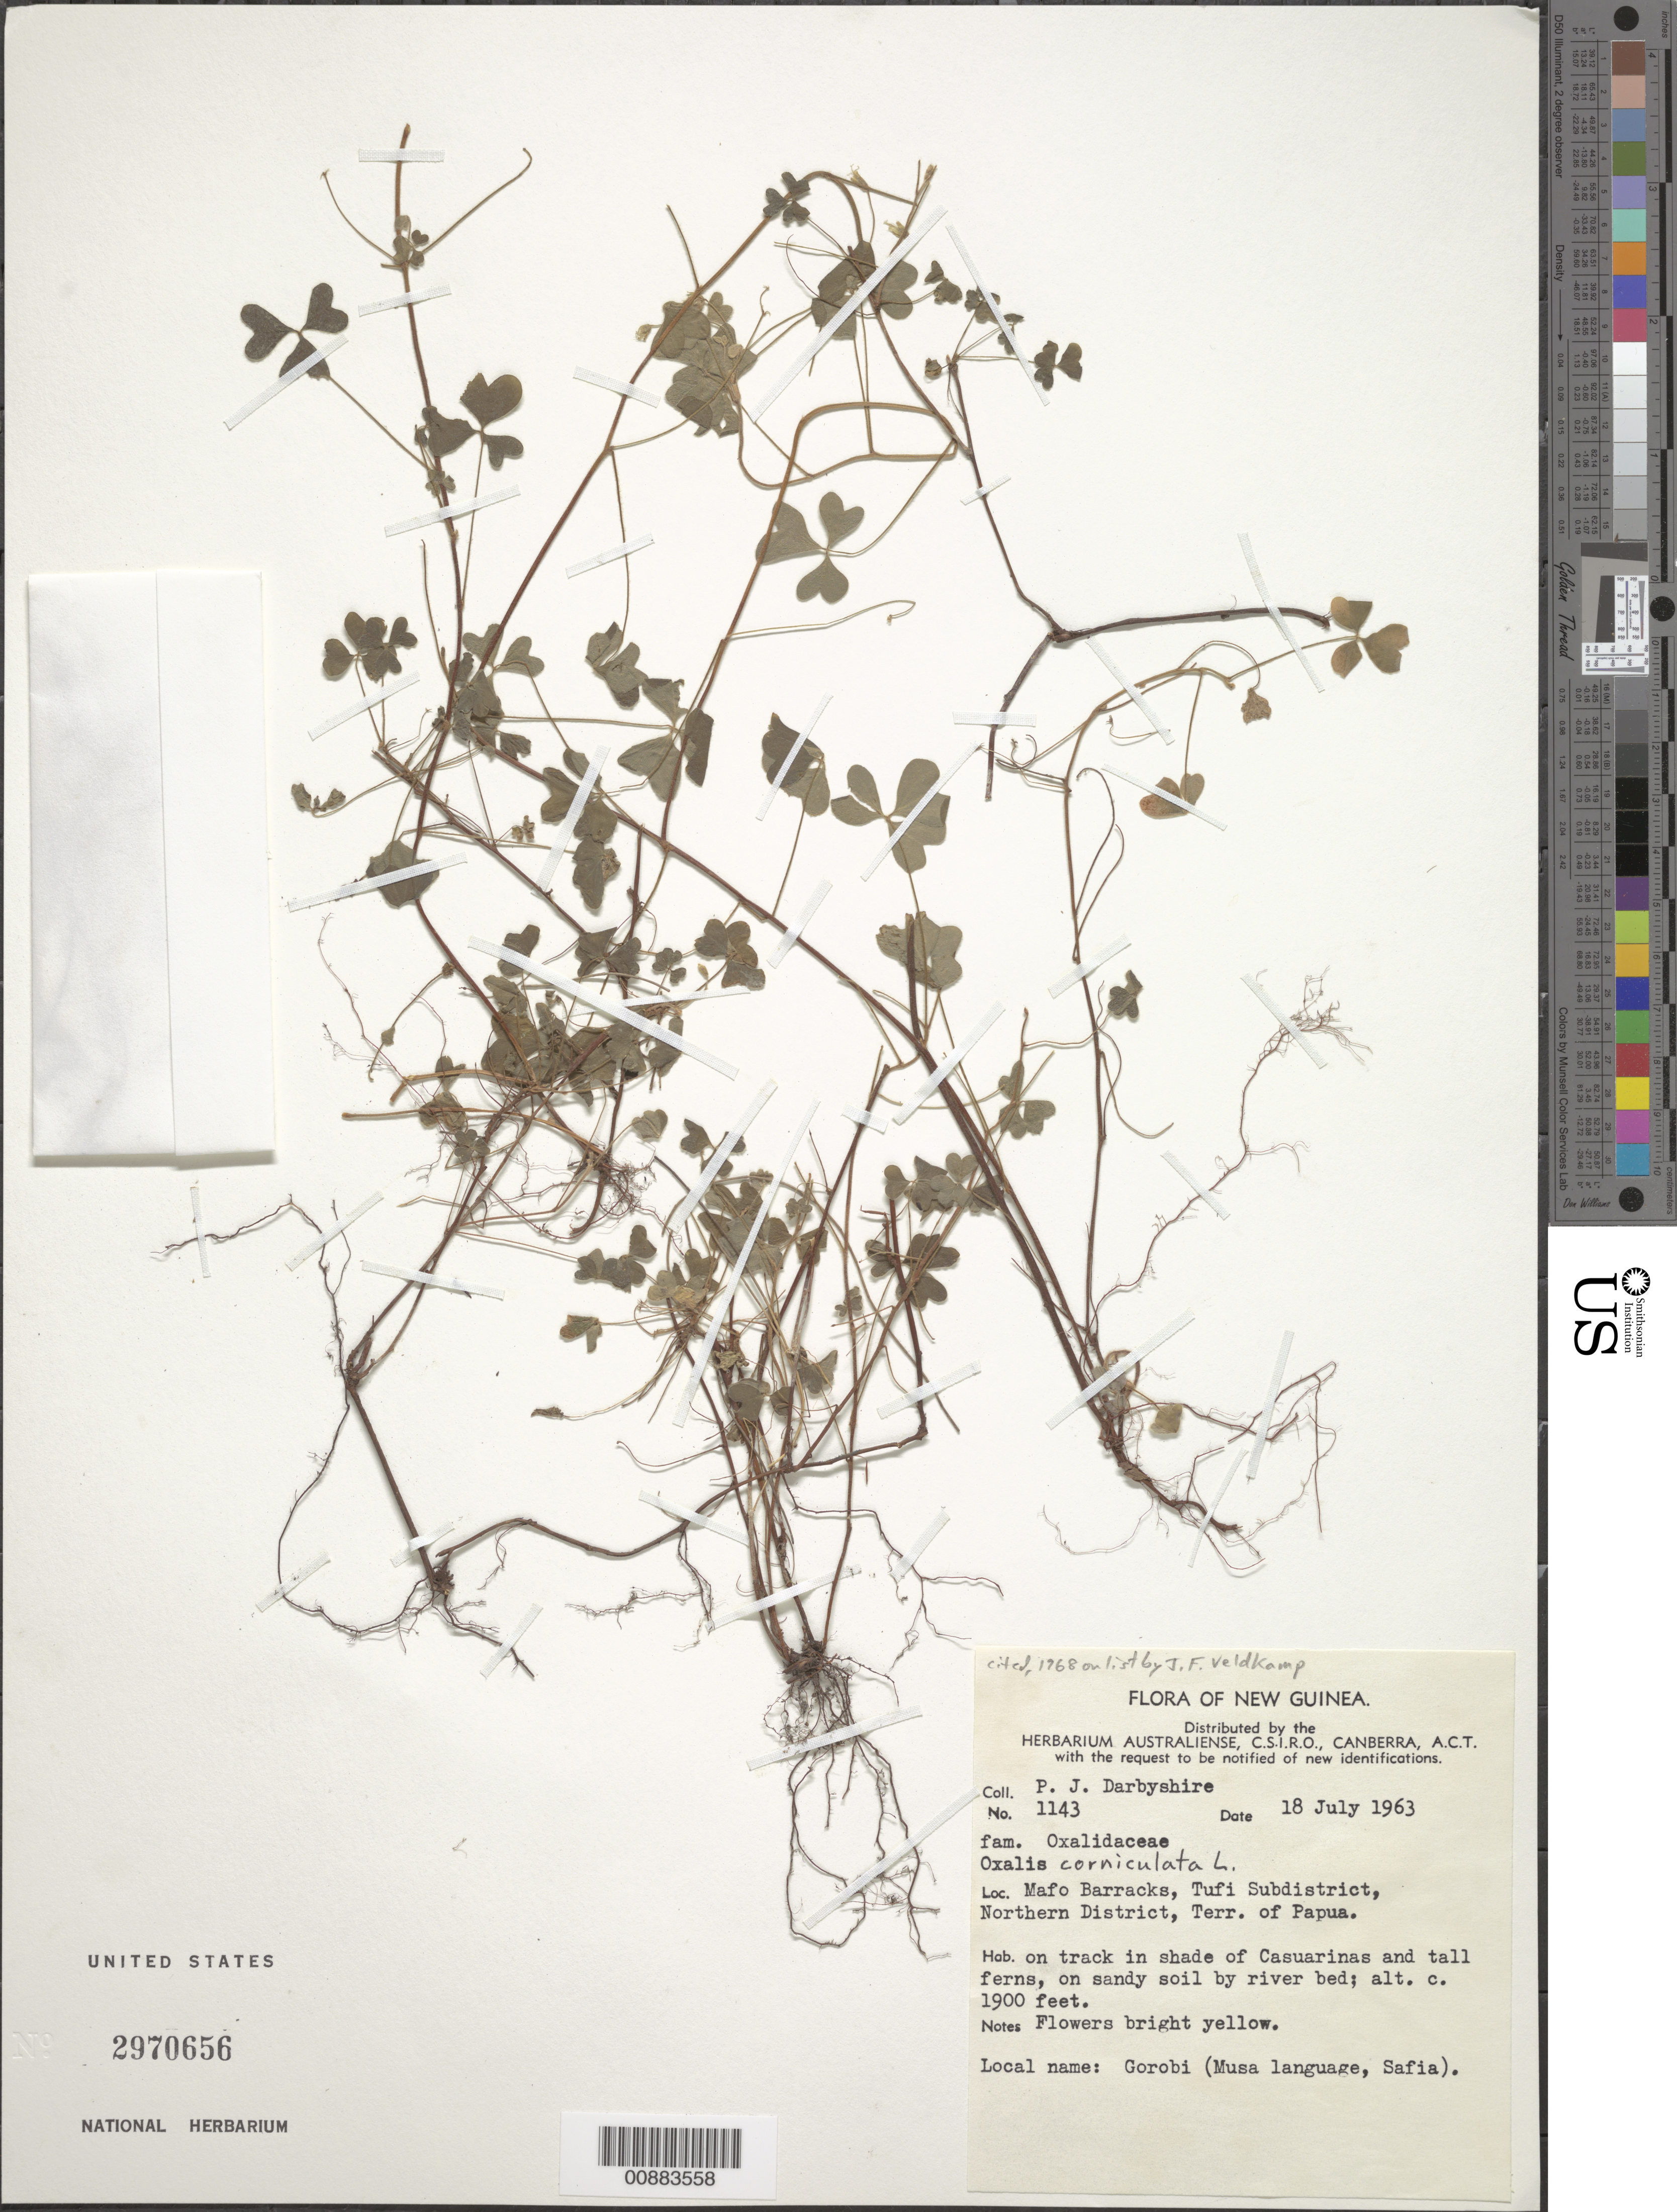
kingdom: Plantae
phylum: Tracheophyta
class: Magnoliopsida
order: Oxalidales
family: Oxalidaceae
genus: Oxalis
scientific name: Oxalis corniculata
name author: L.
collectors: P. Darbyshire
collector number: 1143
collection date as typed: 18 Jul 1963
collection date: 1963-07-18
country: Papua New Guinea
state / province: Northern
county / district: Tufi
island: New Guinea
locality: Mafo Barracks, Tufi Subdistrict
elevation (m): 579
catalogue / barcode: US 2970656